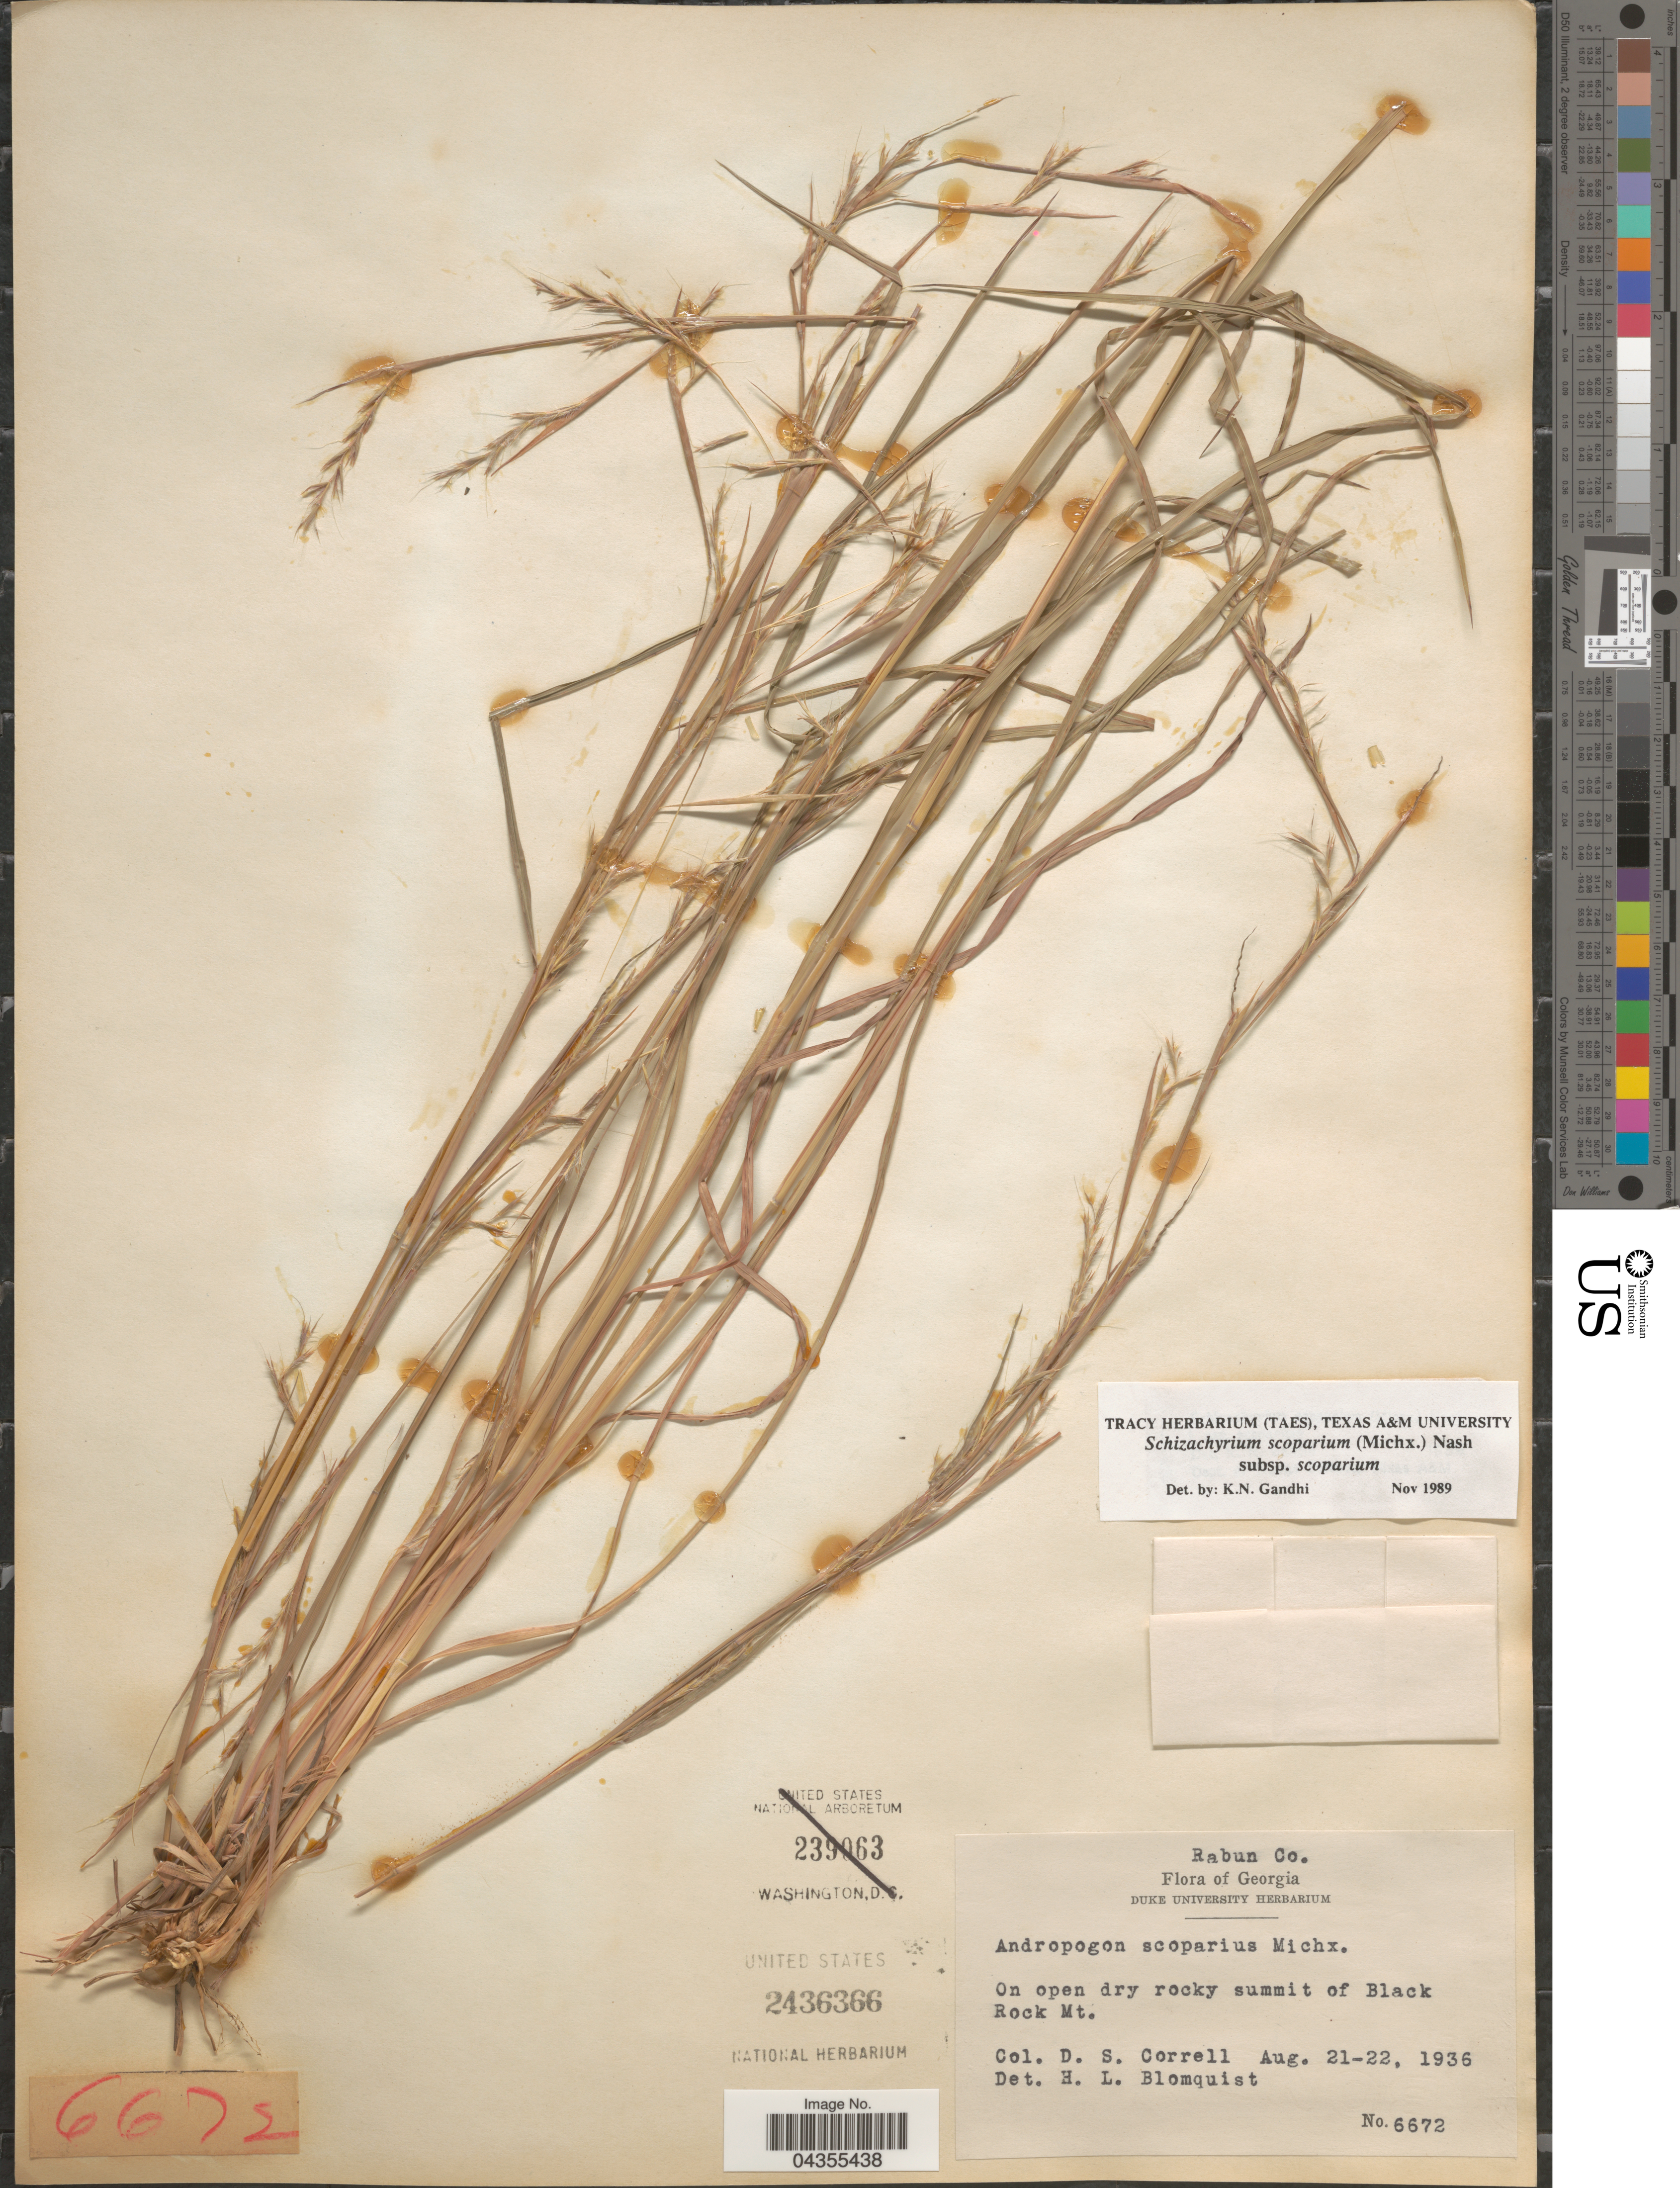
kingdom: Plantae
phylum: Tracheophyta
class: Liliopsida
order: Poales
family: Poaceae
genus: Schizachyrium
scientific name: Schizachyrium scoparium var. scoparium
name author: (Michx.) Nash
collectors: D. S. Correll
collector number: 6672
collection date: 1936-08-21/1936-08-22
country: United States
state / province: Georgia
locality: Rabun Co. On open dry rocky summit of Black Rock Mt.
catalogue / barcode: US 2436366